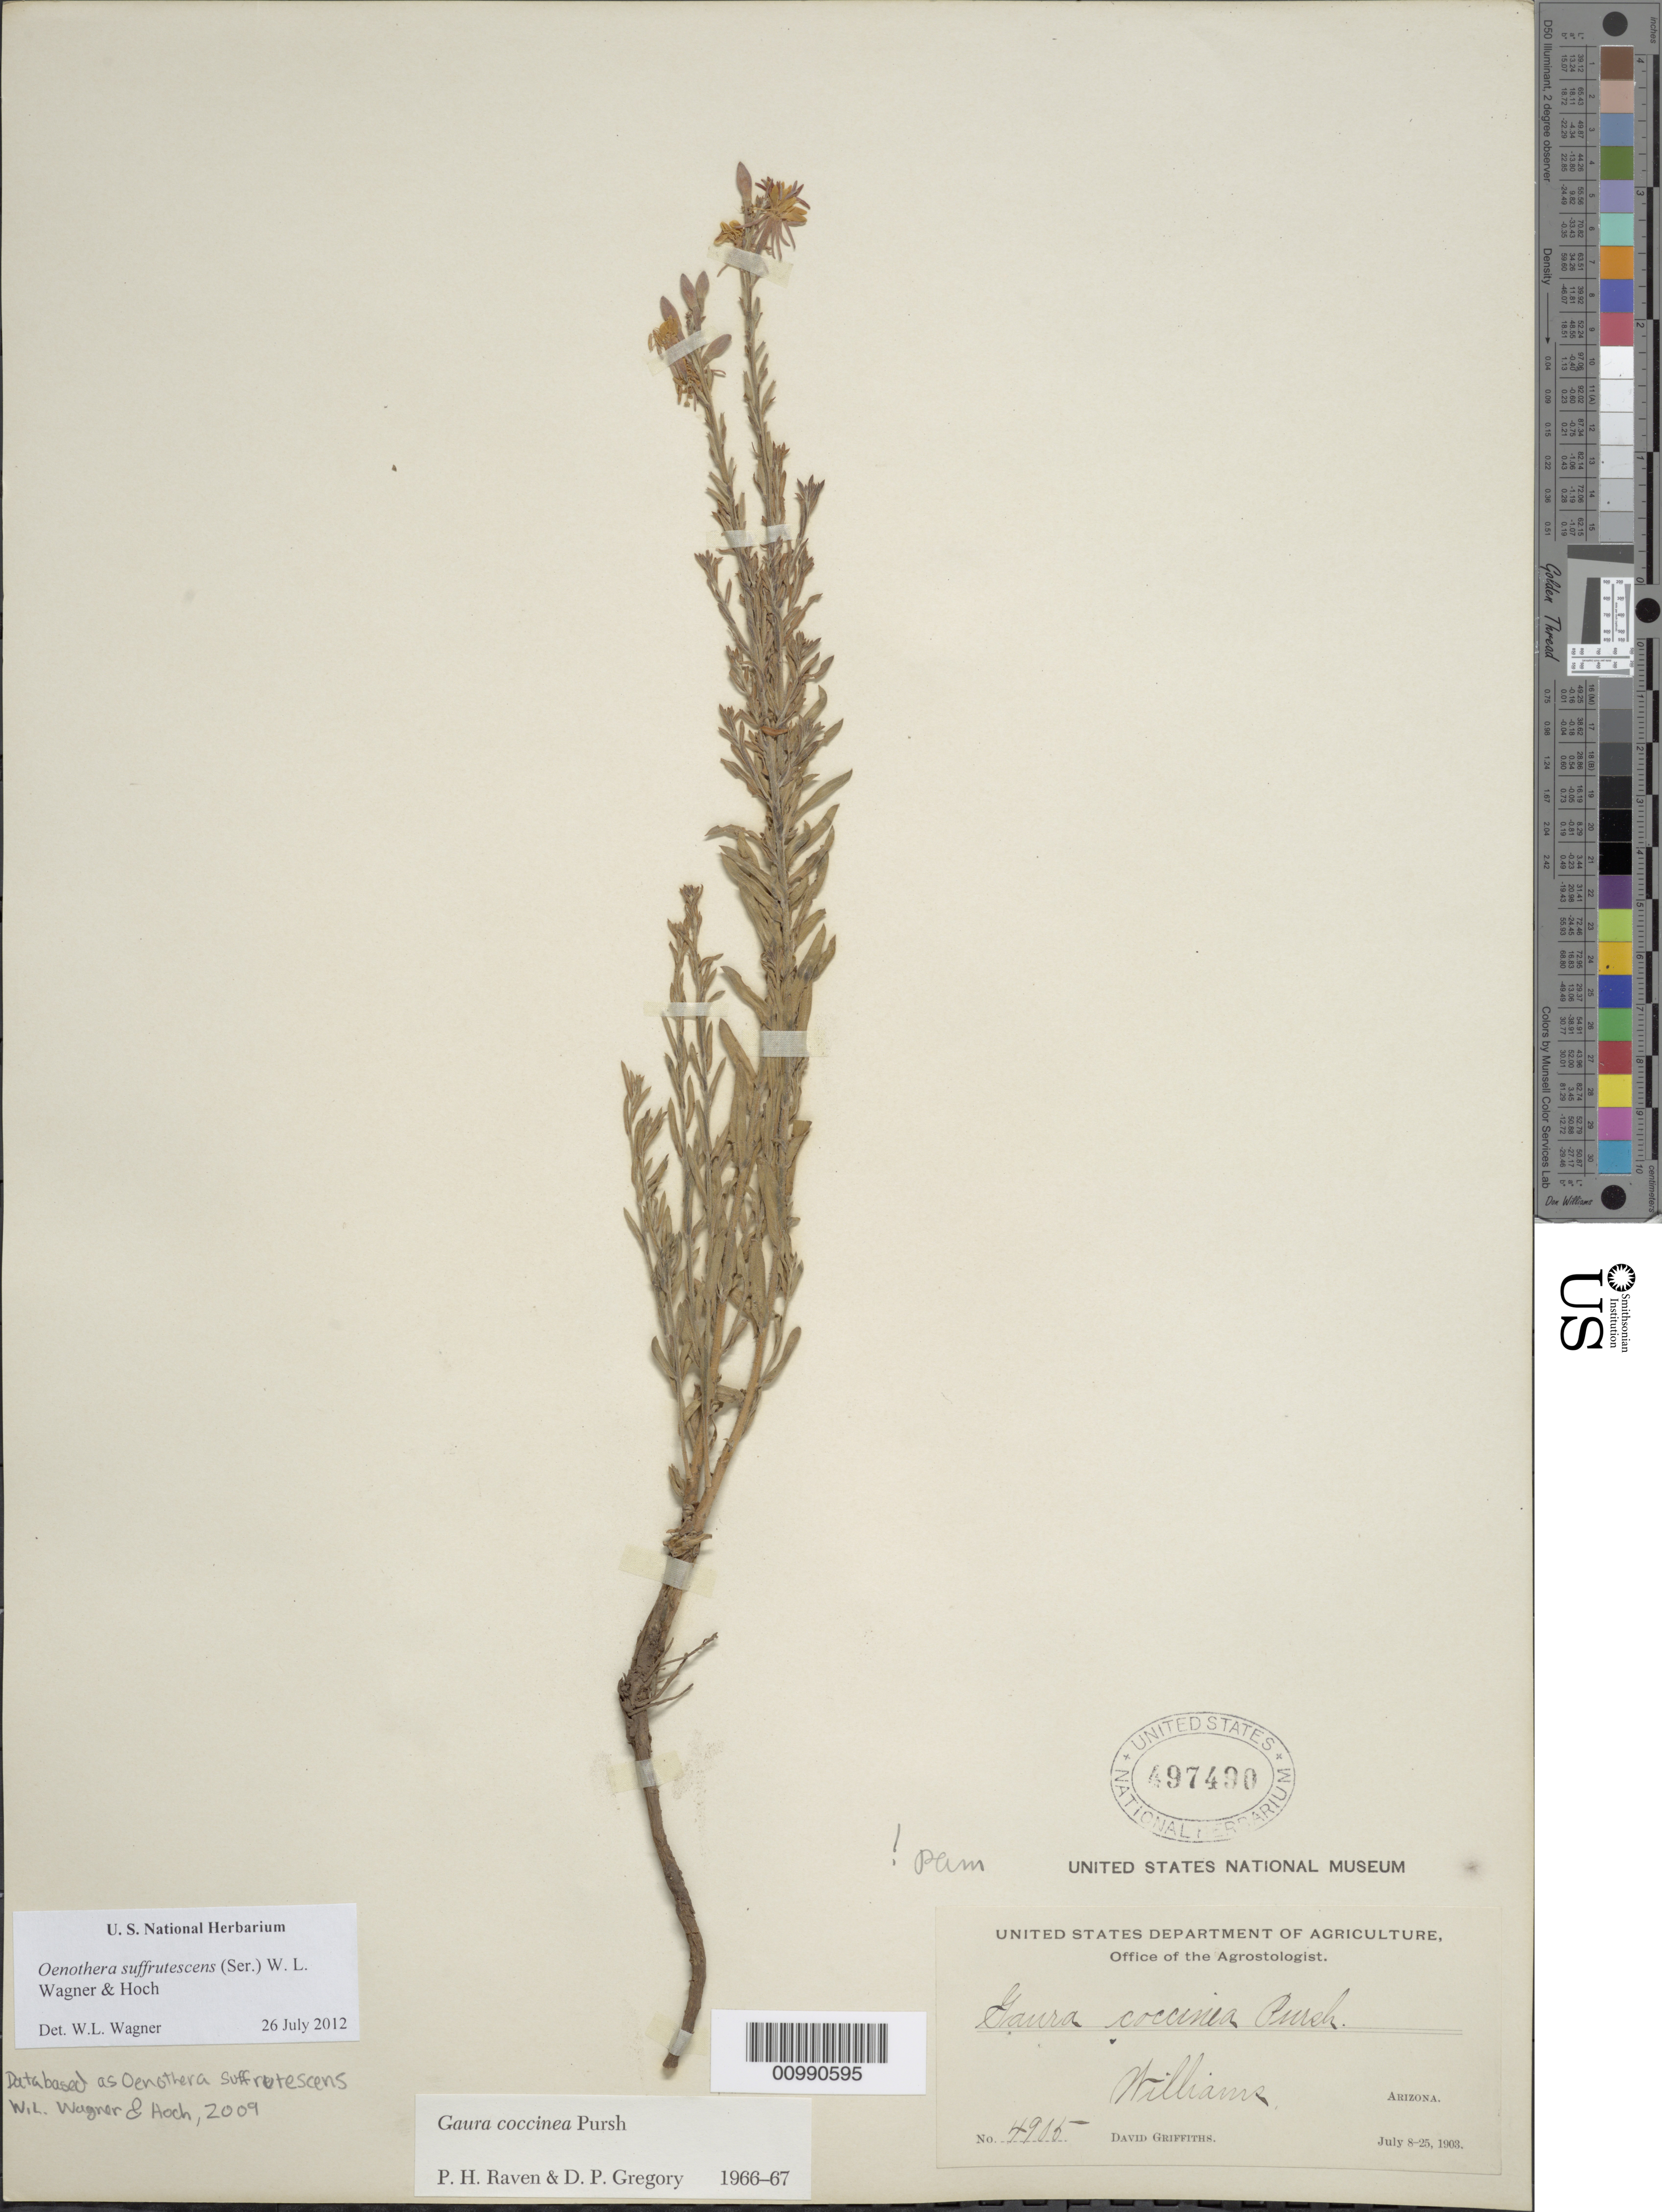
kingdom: Plantae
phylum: Tracheophyta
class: Magnoliopsida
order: Myrtales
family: Onagraceae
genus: Oenothera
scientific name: Oenothera suffrutescens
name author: (Ser.) W.L. Wagner & Hoch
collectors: D. Griffiths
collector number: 4905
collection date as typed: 08 Jul 1903 to 25 Jul 1903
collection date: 1903-07-08/1903-07-25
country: United States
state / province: Arizona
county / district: Coconino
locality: Williams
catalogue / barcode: US 497490